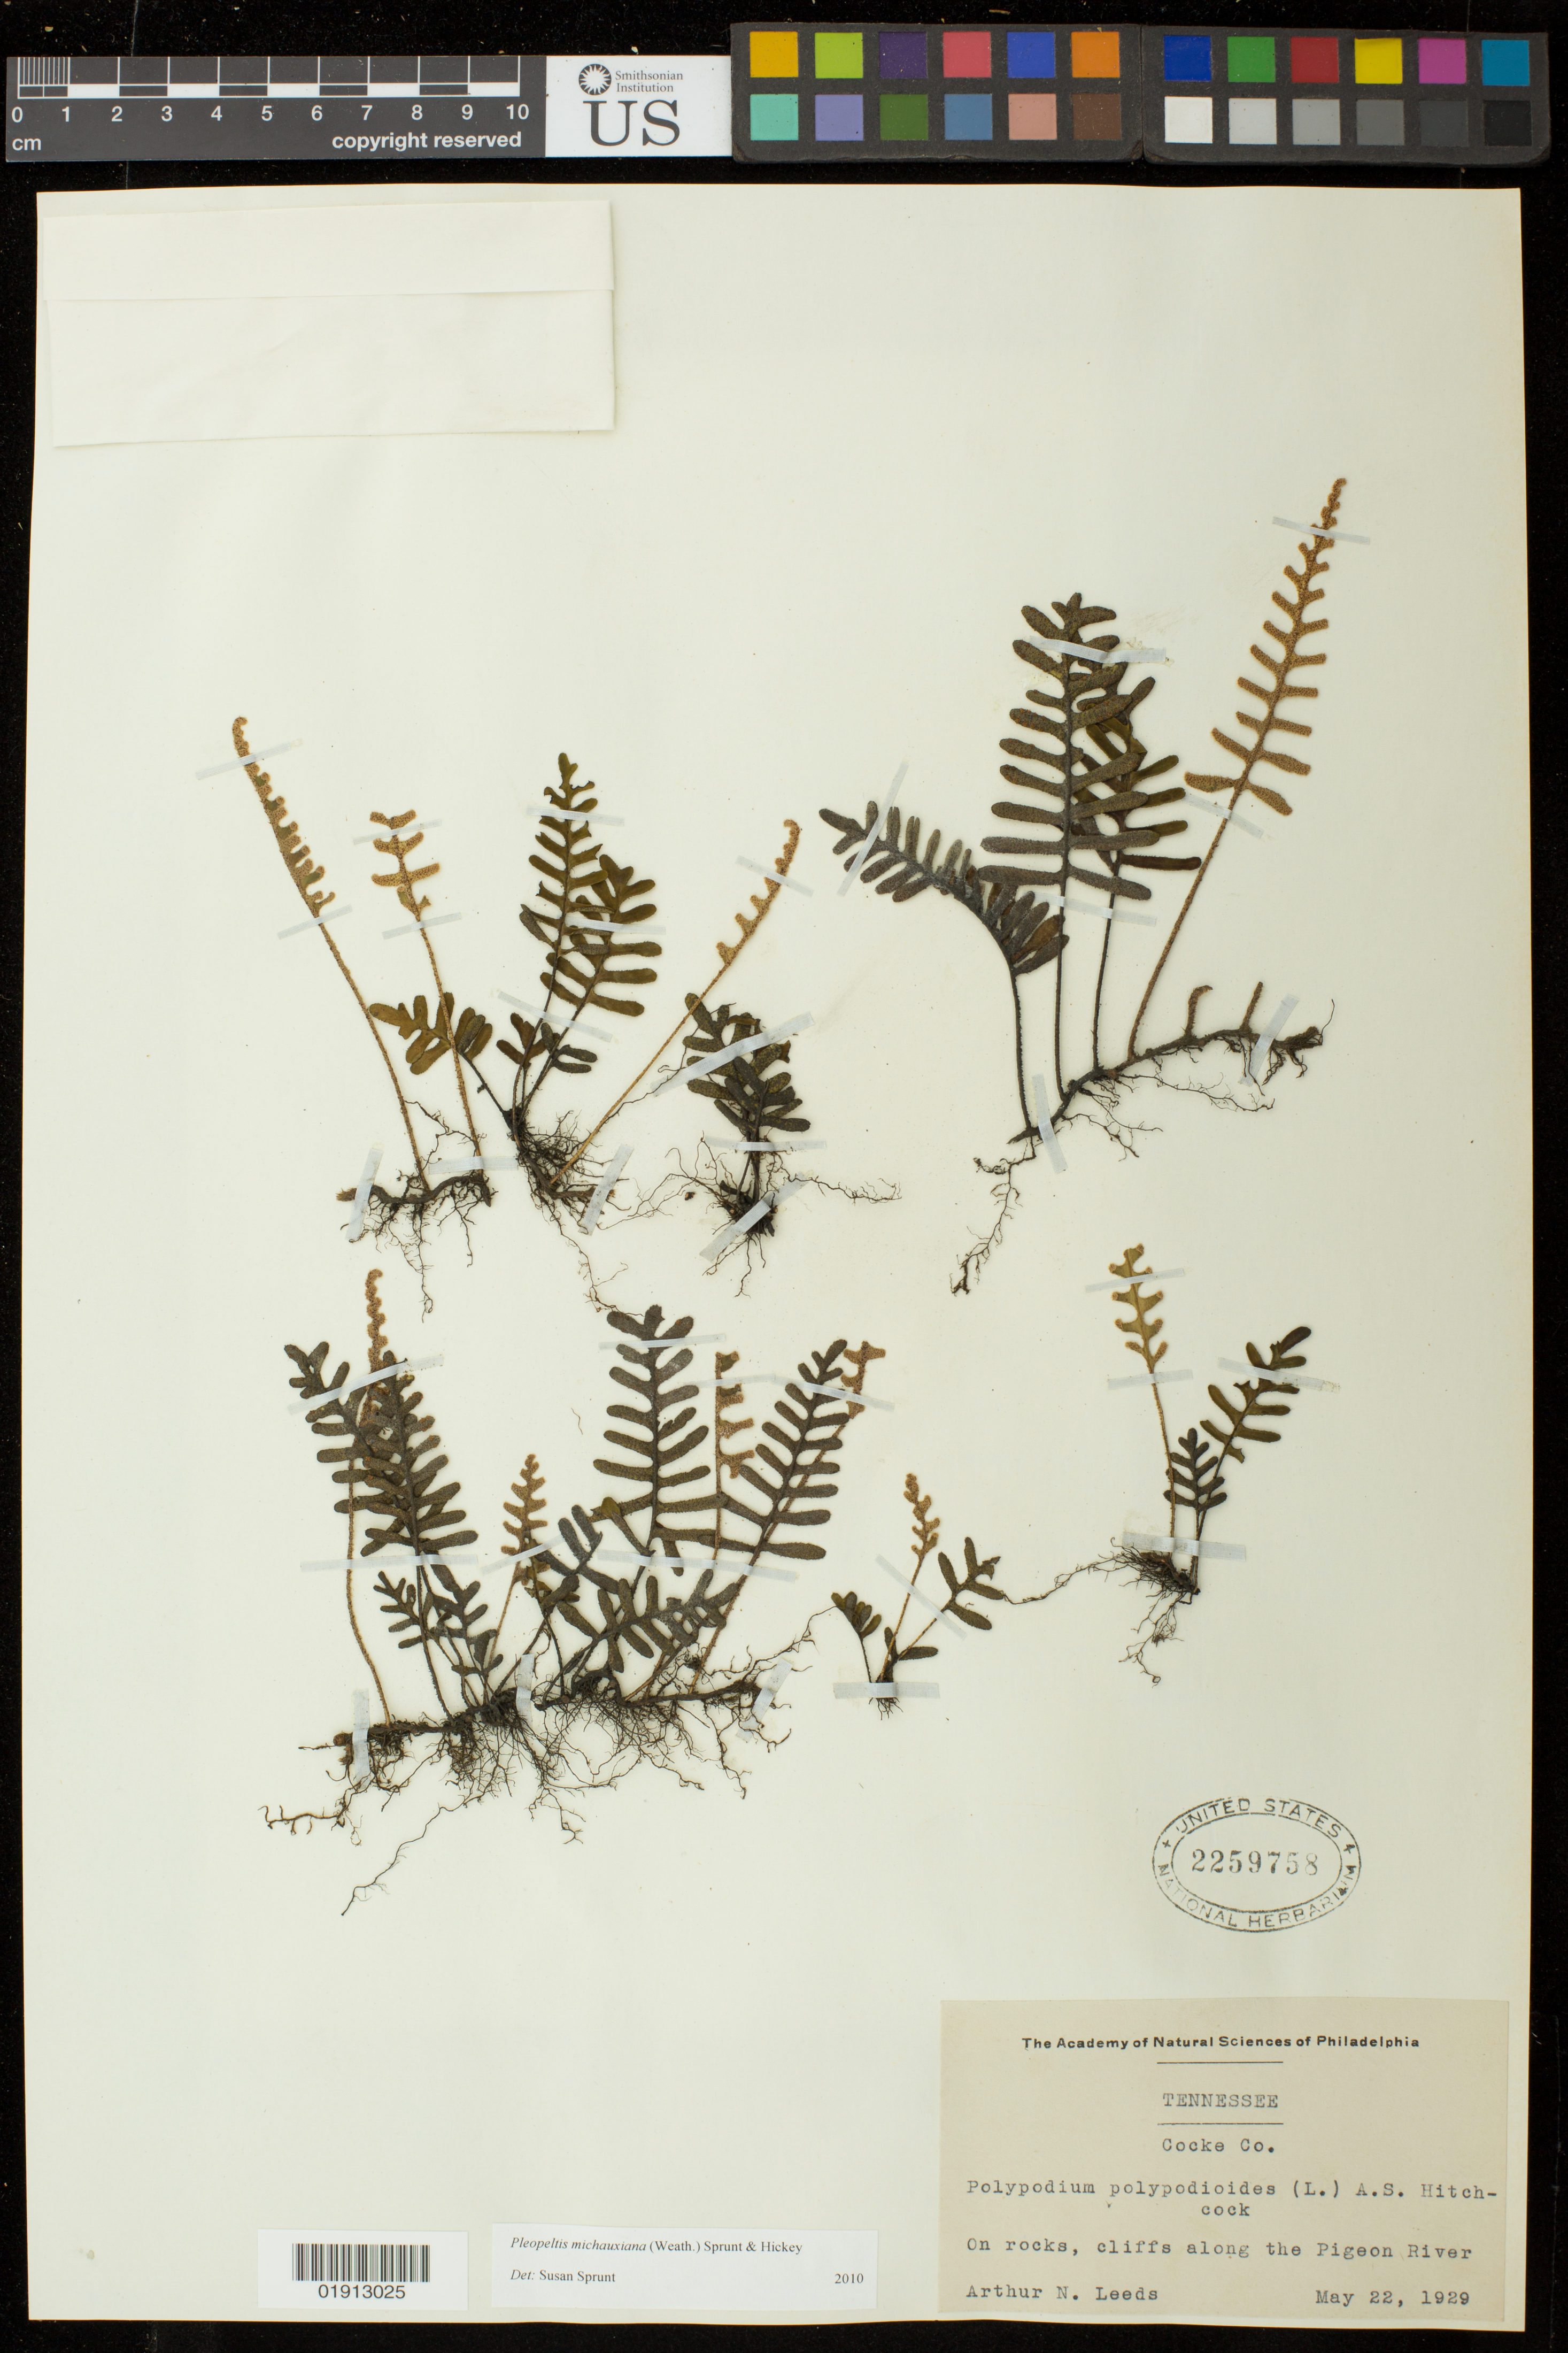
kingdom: Plantae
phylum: Tracheophyta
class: Polypodiopsida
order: Polypodiales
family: Polypodiaceae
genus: Pleopeltis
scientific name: Pleopeltis michauxiana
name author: (Weath.) Hickey & Sprunt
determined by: Sprunt, S. V.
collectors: A. N. Leeds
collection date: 1929-05-22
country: United States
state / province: Tennessee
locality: Cliffs along the Pigeon River, Cocke County.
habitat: On rocks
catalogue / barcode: US 2259758